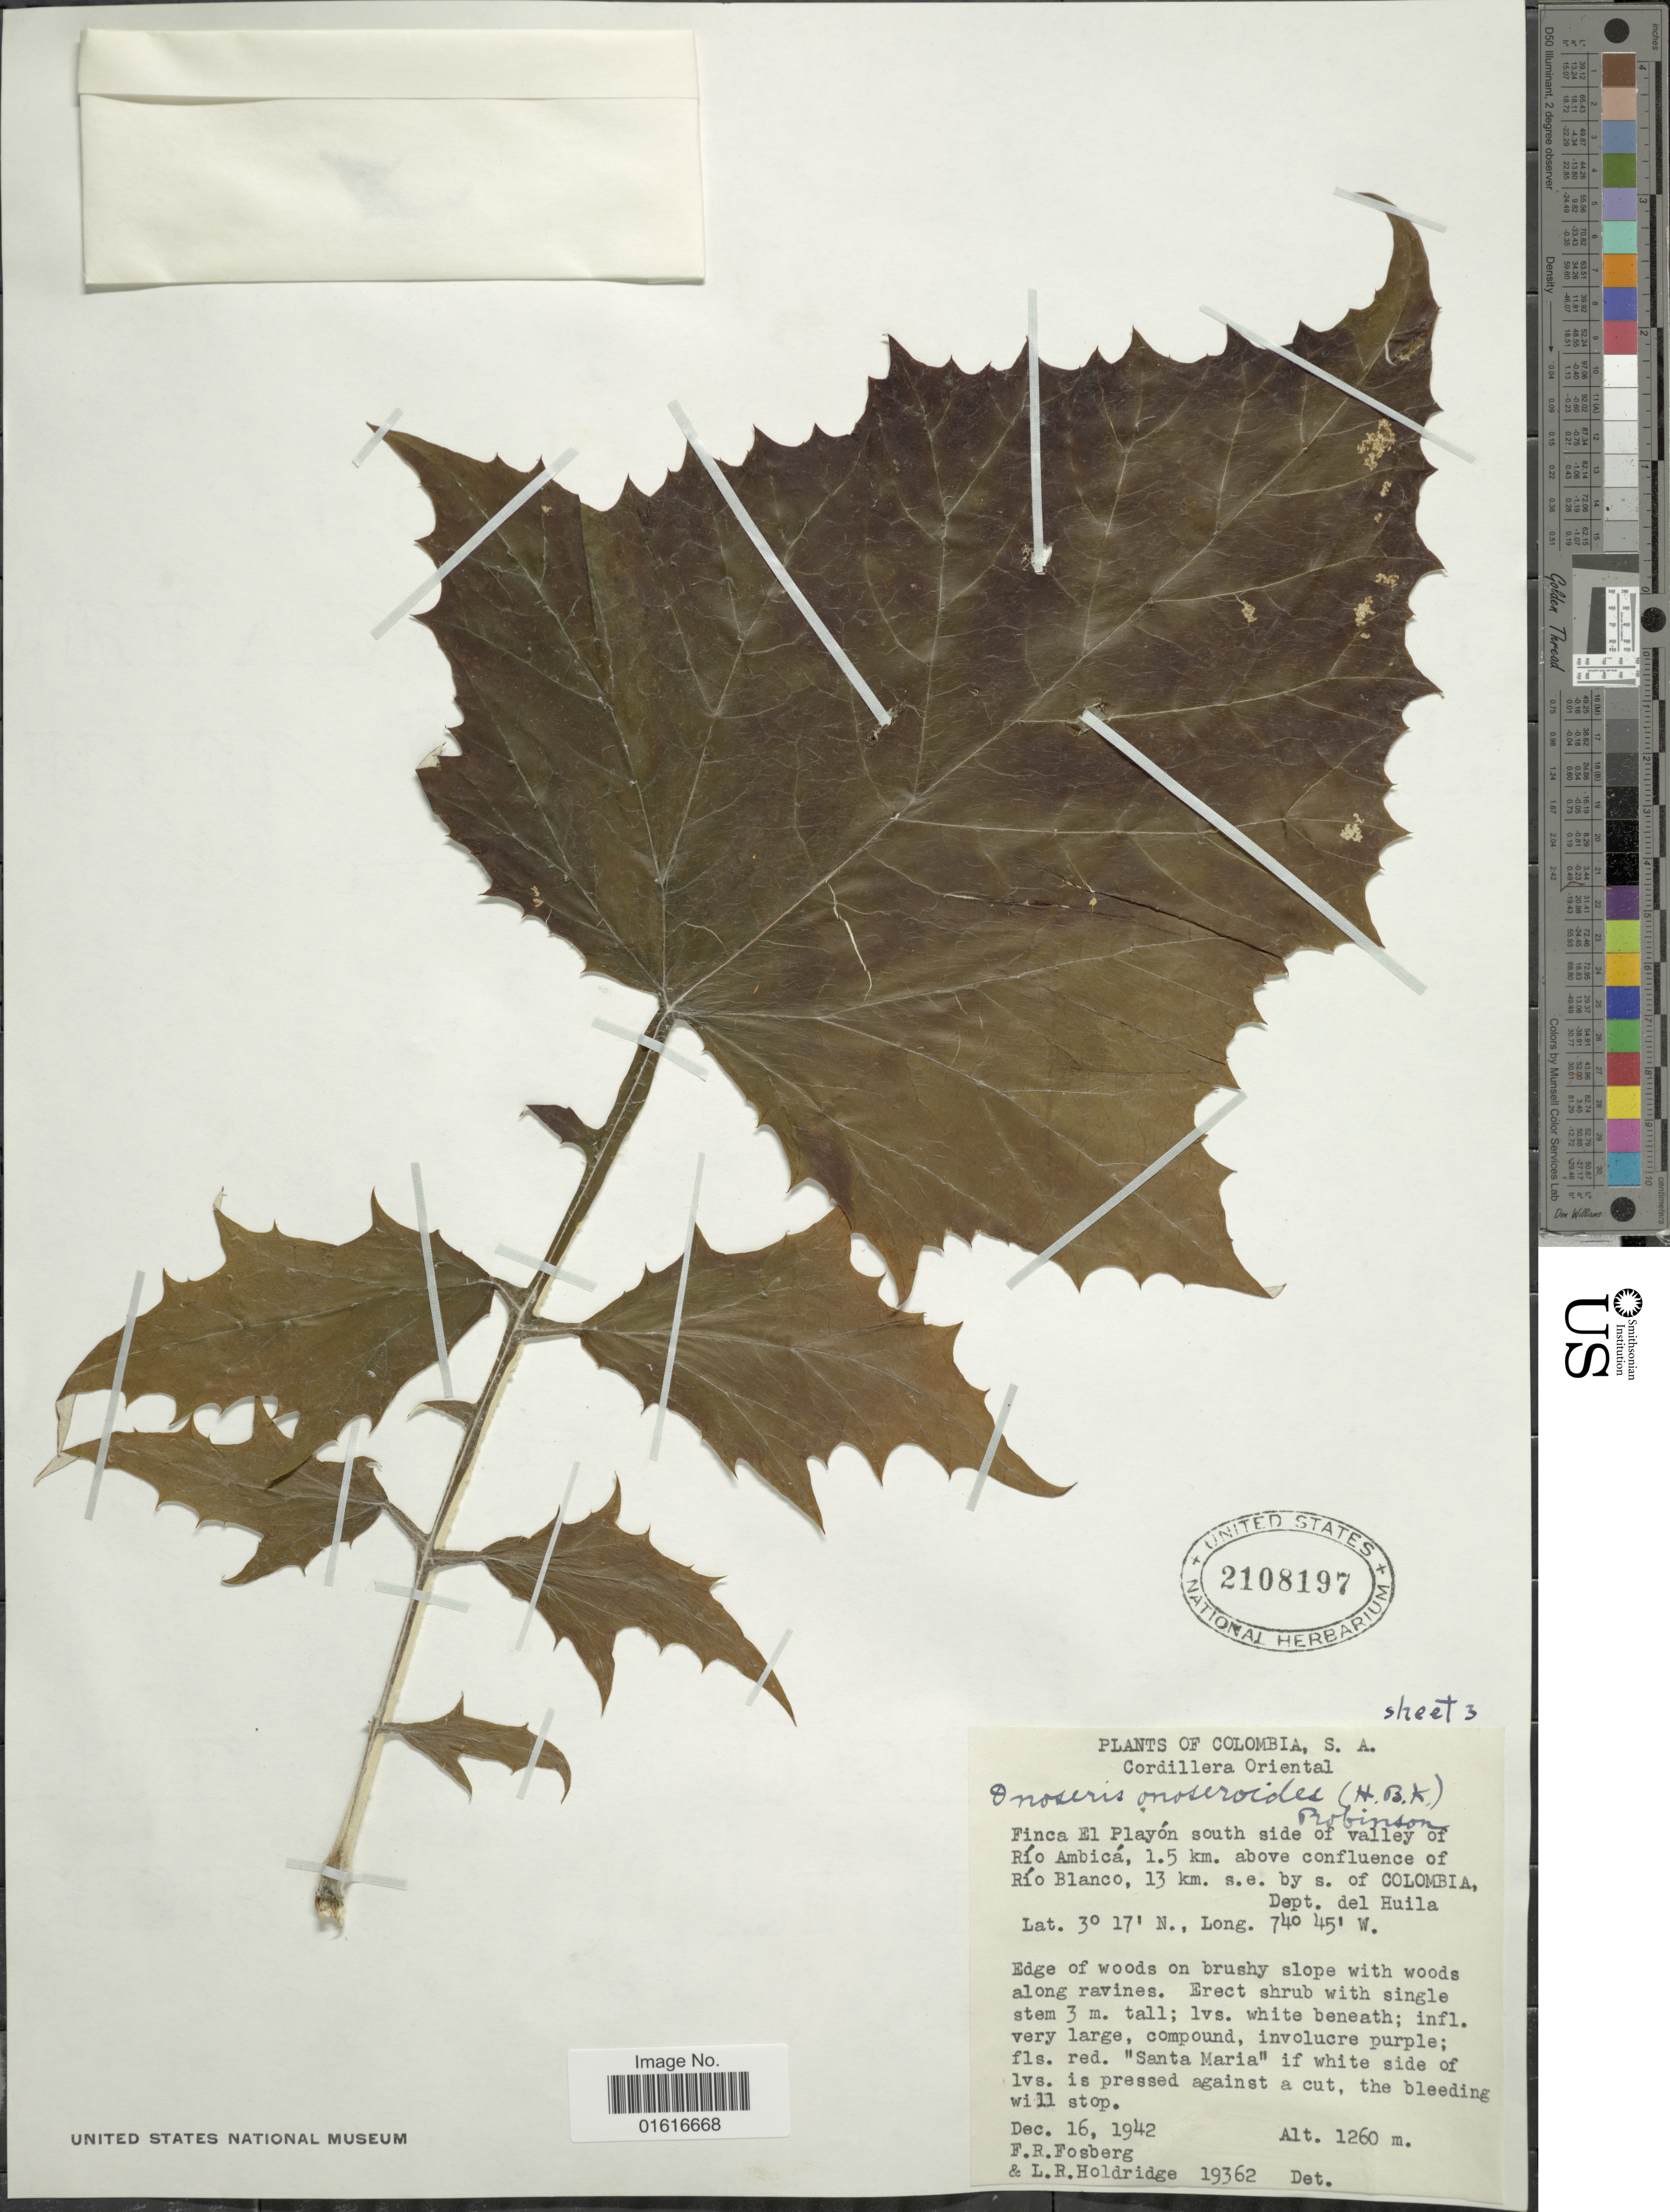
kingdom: Plantae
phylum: Tracheophyta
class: Magnoliopsida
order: Asterales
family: Asteraceae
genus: Onoseris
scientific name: Onoseris onoseroides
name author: (Kunth) B.L. Rob.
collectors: F. R. Fosberg & L. Holdridge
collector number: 19362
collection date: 1942-12-16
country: Colombia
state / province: Huila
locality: Cordillera Oriental, Finca El Playon south side of valley of Rio Ambica, 1.5 km. above confluence of Rio Blanco, 13 km s.e. by s of Colombia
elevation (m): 1260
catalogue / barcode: US 2108197